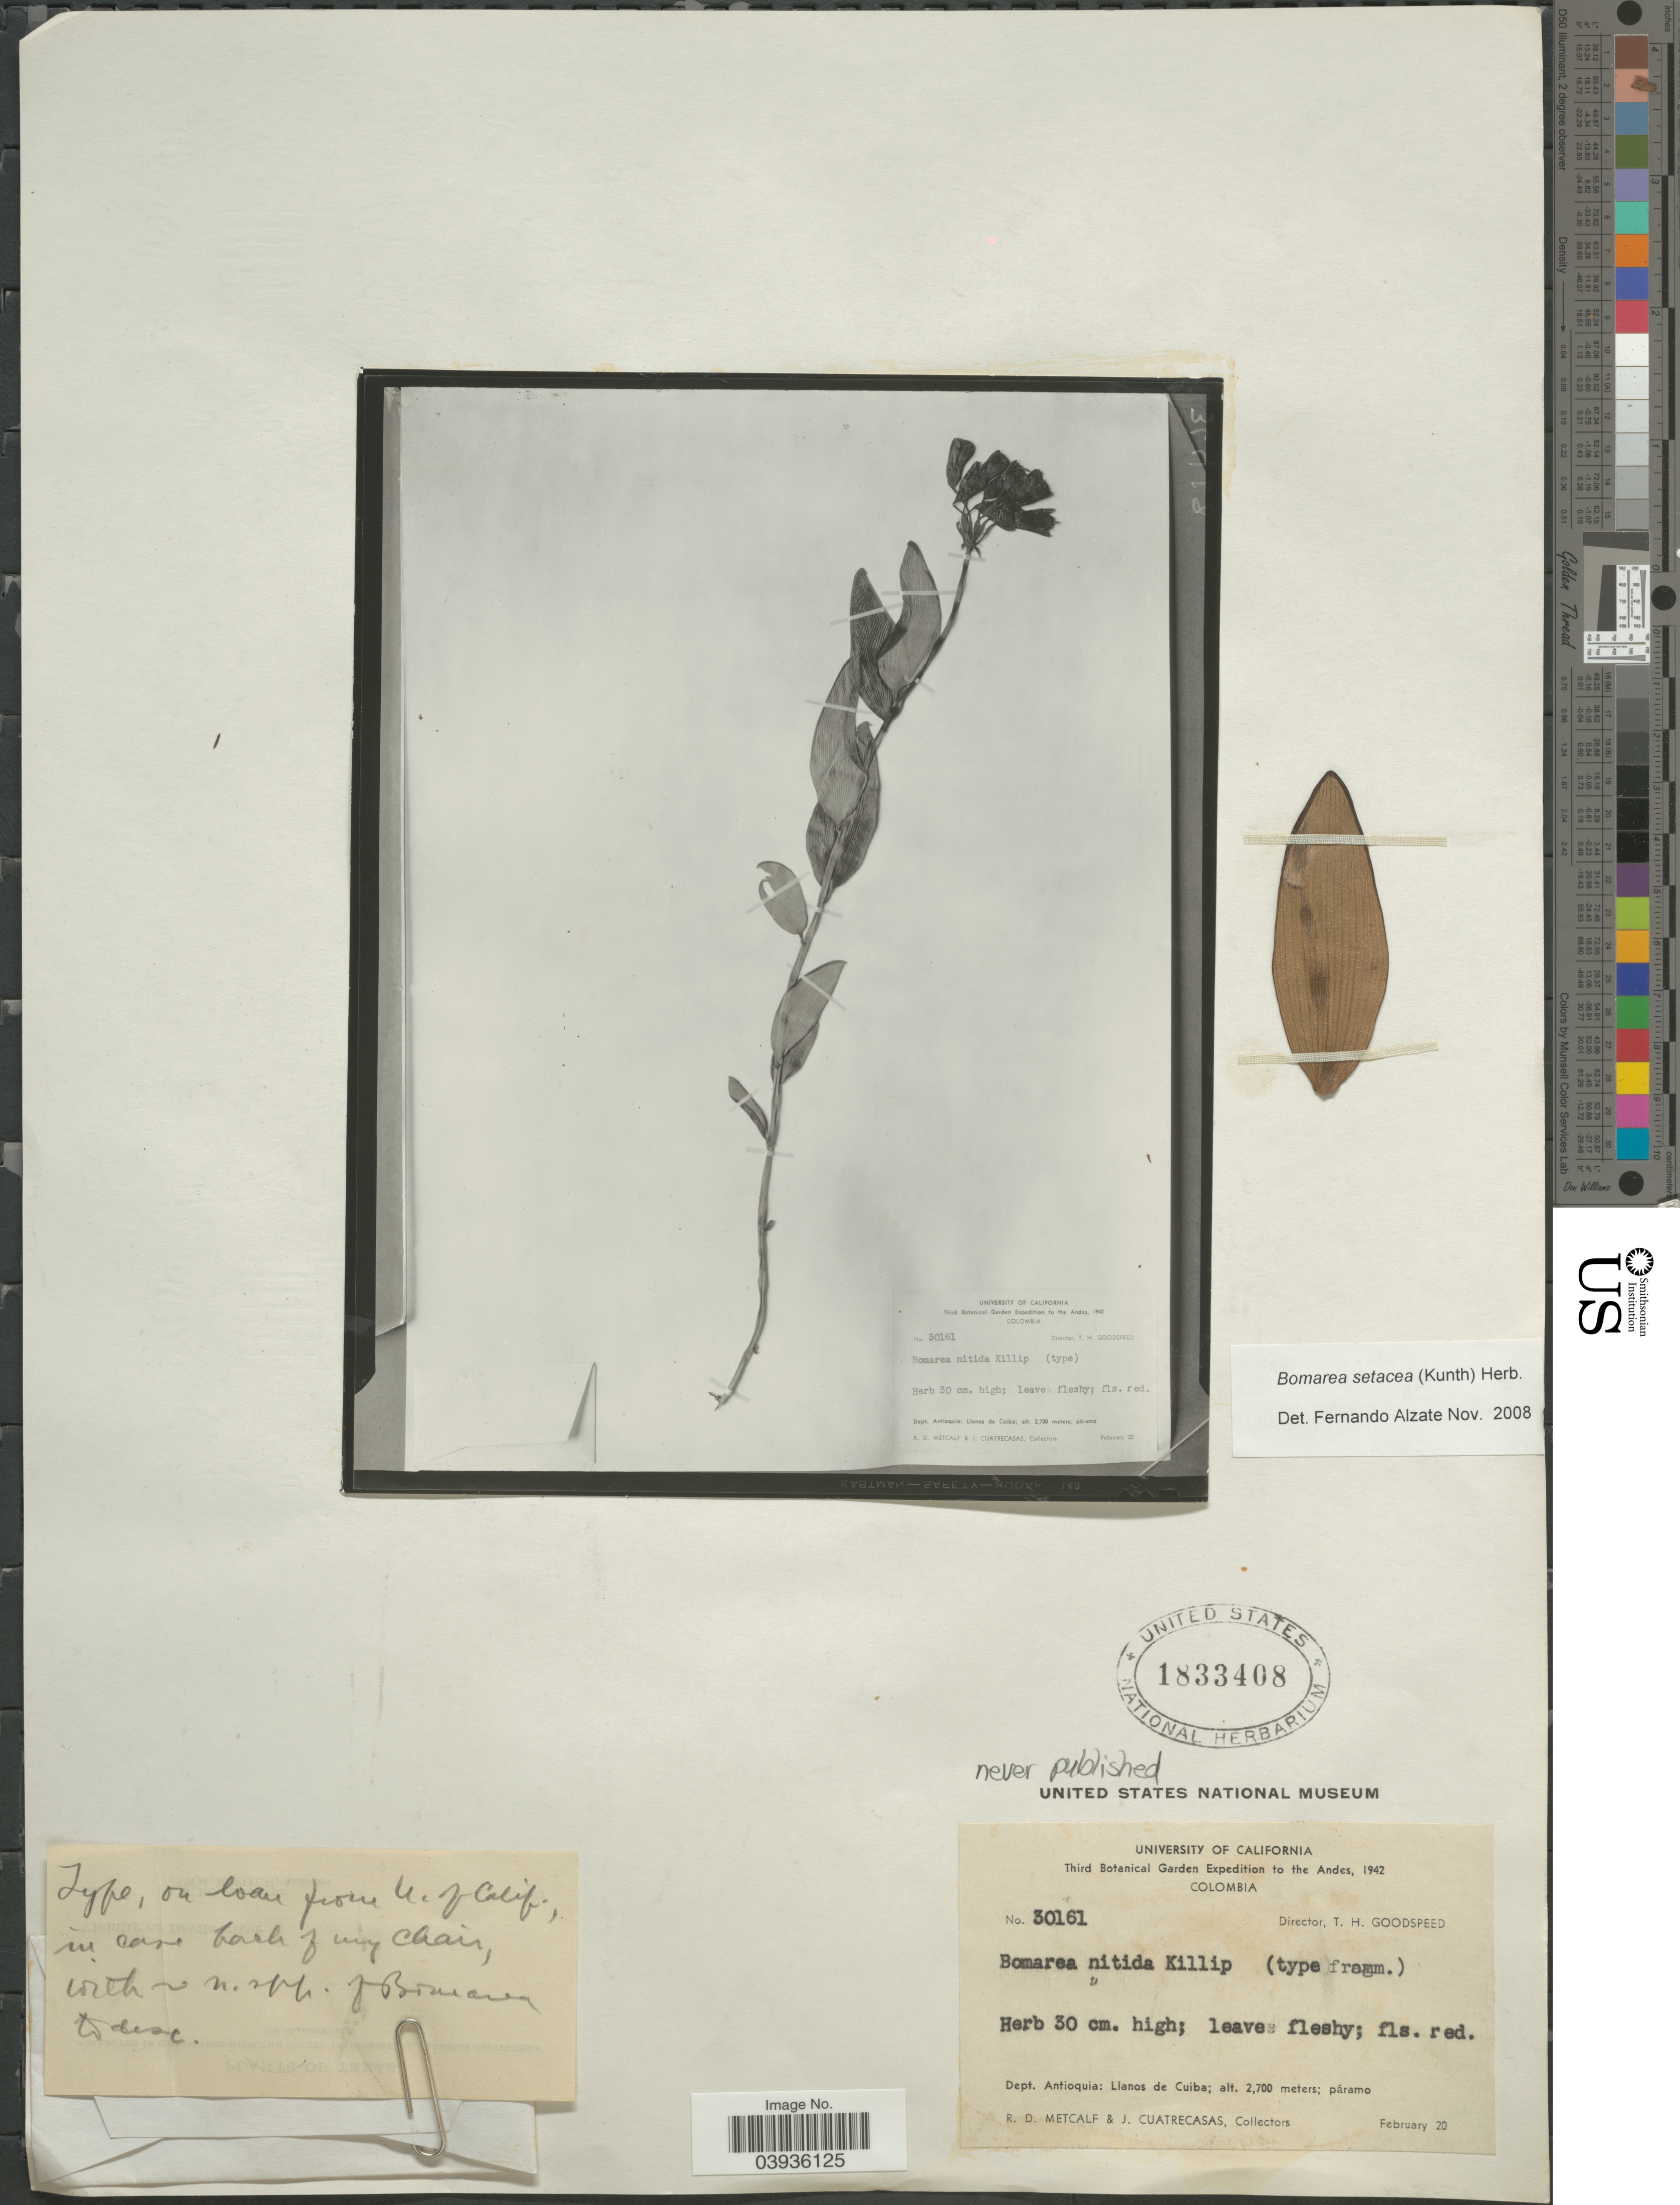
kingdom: Plantae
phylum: Tracheophyta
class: Liliopsida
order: Liliales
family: Alstroemeriaceae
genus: Bomarea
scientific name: Bomarea setacea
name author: (Ruiz & Pav.) Herb.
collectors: R. D. Metcalf & J. Cuatrecasas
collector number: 30161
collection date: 1942-02-20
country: Colombia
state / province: Antioquia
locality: To the Andes. Dept. Antioquia: Llanos de Cuiba; páramo.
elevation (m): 2700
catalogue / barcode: US 1833408